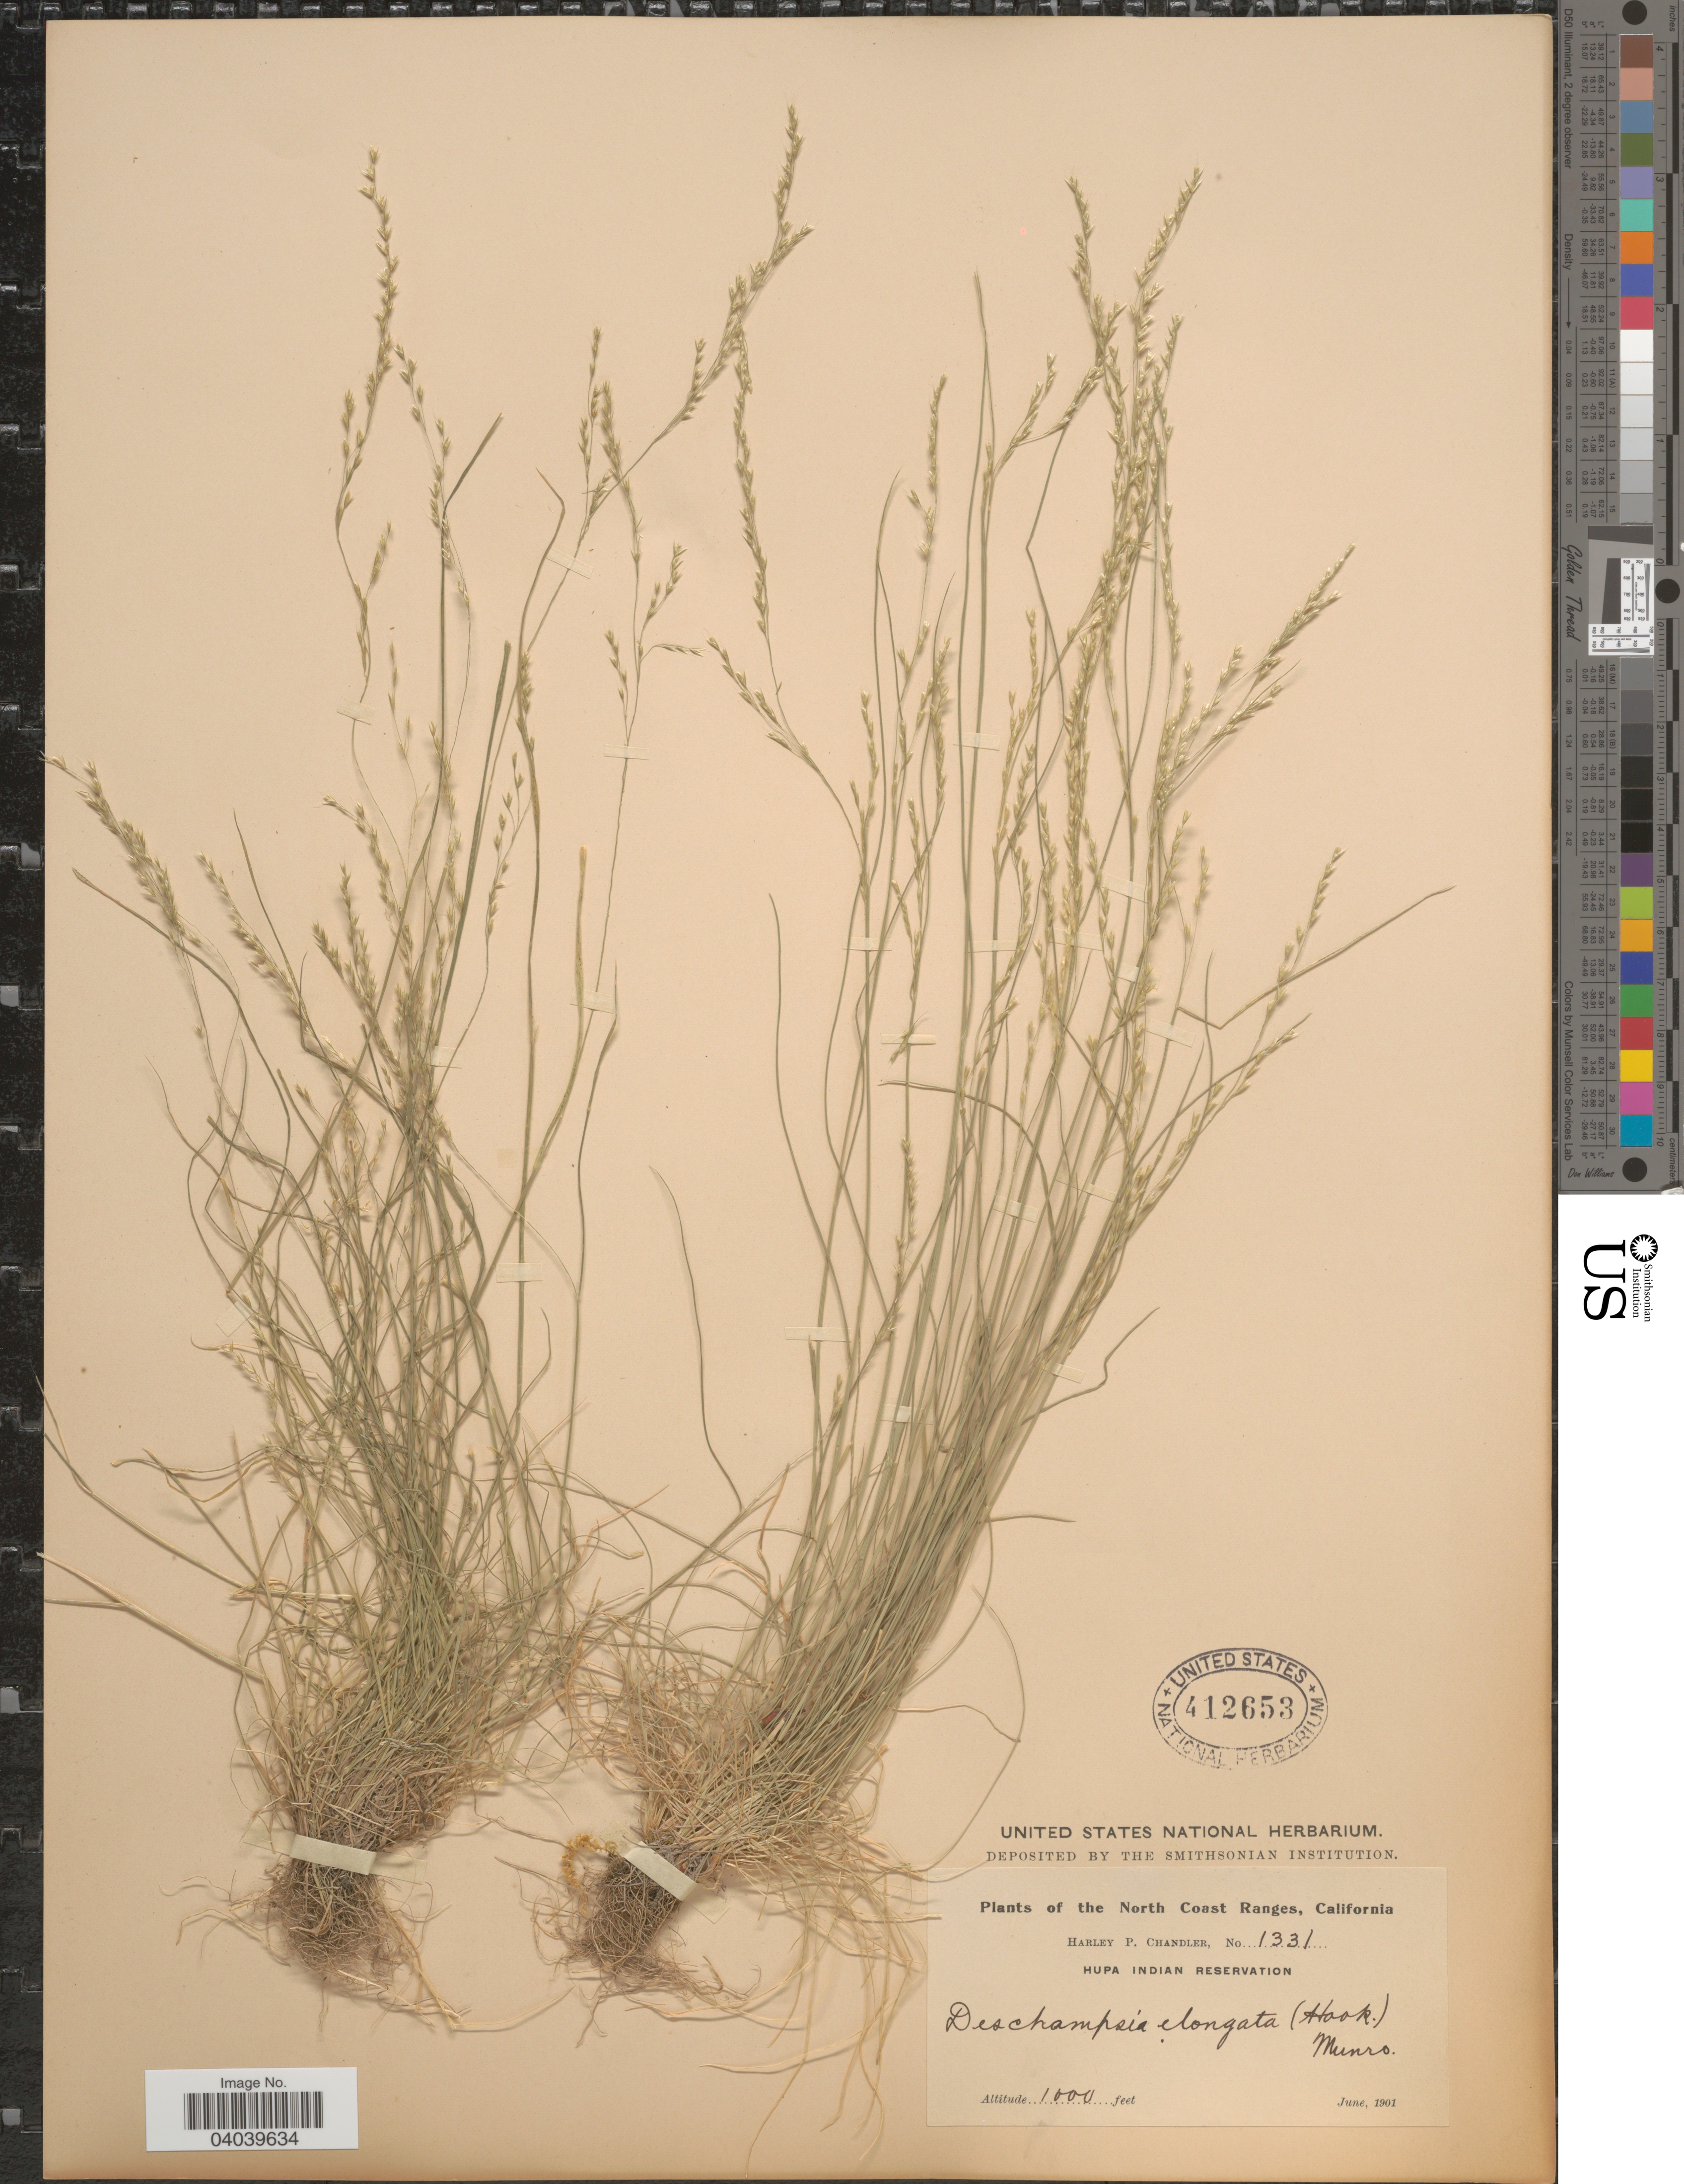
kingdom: Plantae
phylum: Tracheophyta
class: Liliopsida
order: Poales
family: Poaceae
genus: Deschampsia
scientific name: Deschampsia elongata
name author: (Hook.) Munro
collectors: H. Chandler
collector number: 1331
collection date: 1901-06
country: United States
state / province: California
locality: North Coast Ranges. Hupa Indian Reservation.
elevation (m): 305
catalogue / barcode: US 412653